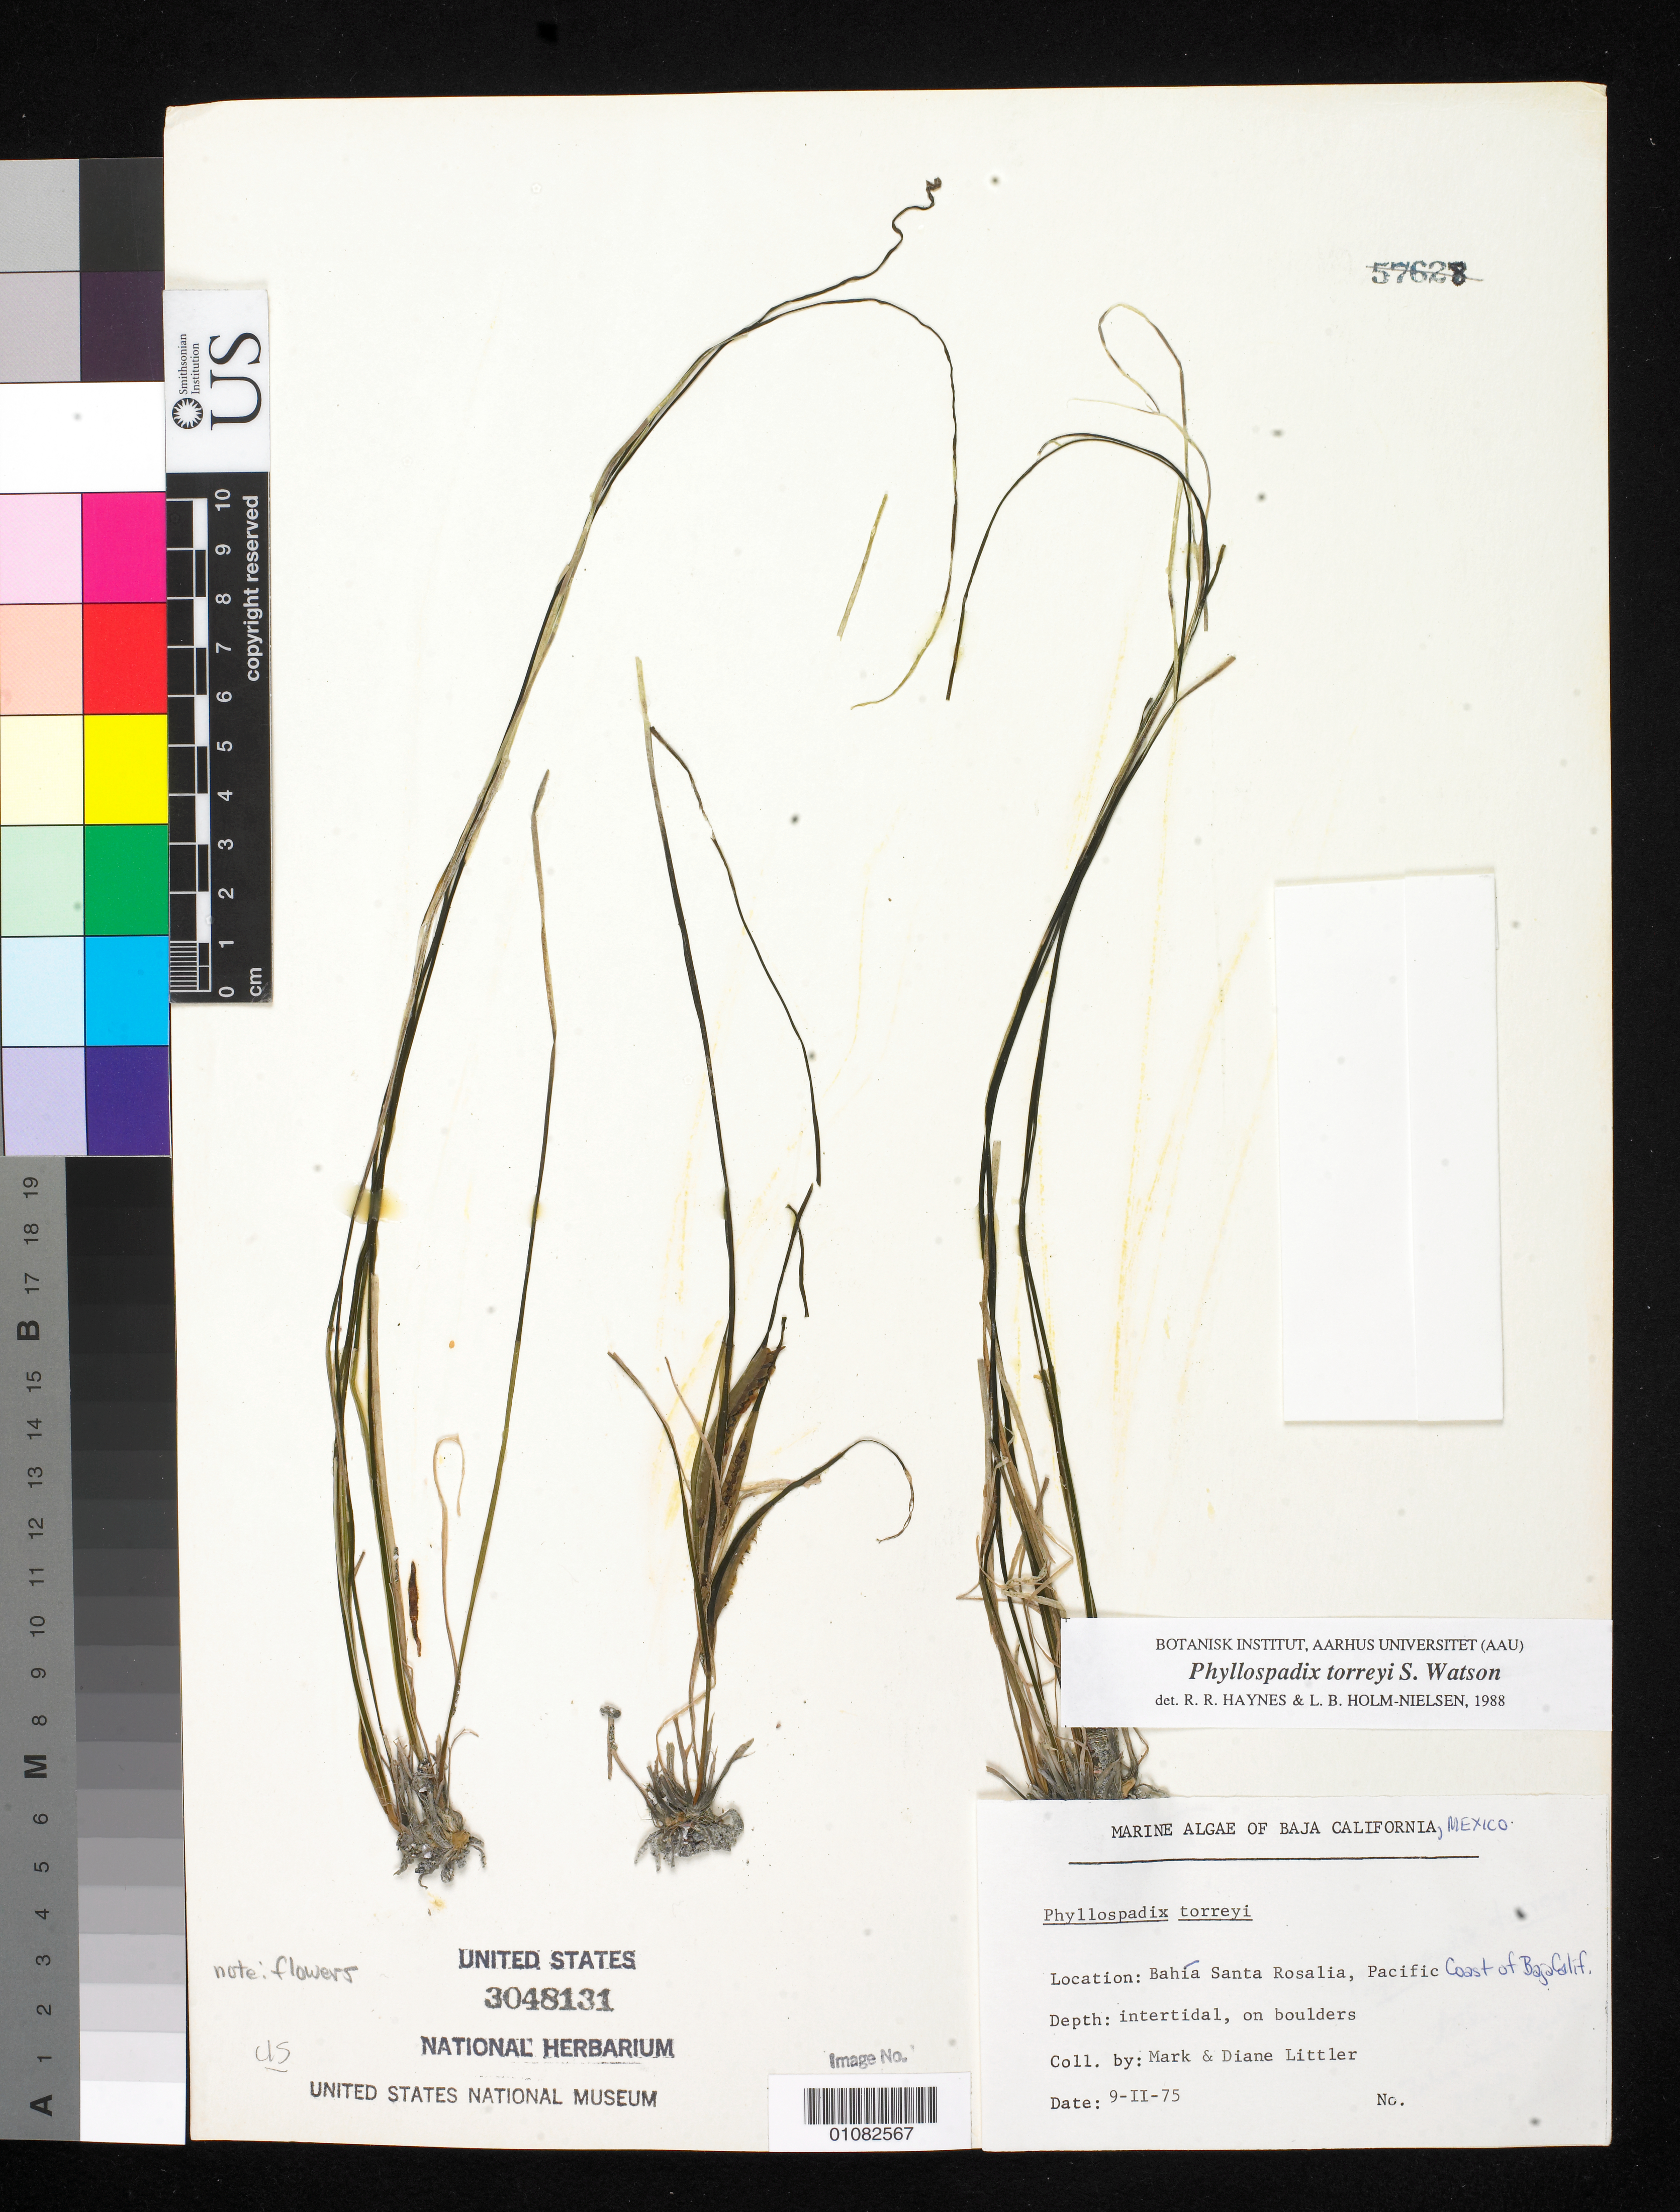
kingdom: Plantae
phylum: Tracheophyta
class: Liliopsida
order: Alismatales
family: Zosteraceae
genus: Phyllospadix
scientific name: Phyllospadix torreyi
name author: S. Watson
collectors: M. M. Littler & D. S. Littler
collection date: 1975-09-11 or 1975-11-09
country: Mexico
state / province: Baja California Norte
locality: Pacific coast of Baja California, Bahia Santa Rosalia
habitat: Intertidal, on boulders.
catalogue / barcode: US 3048131